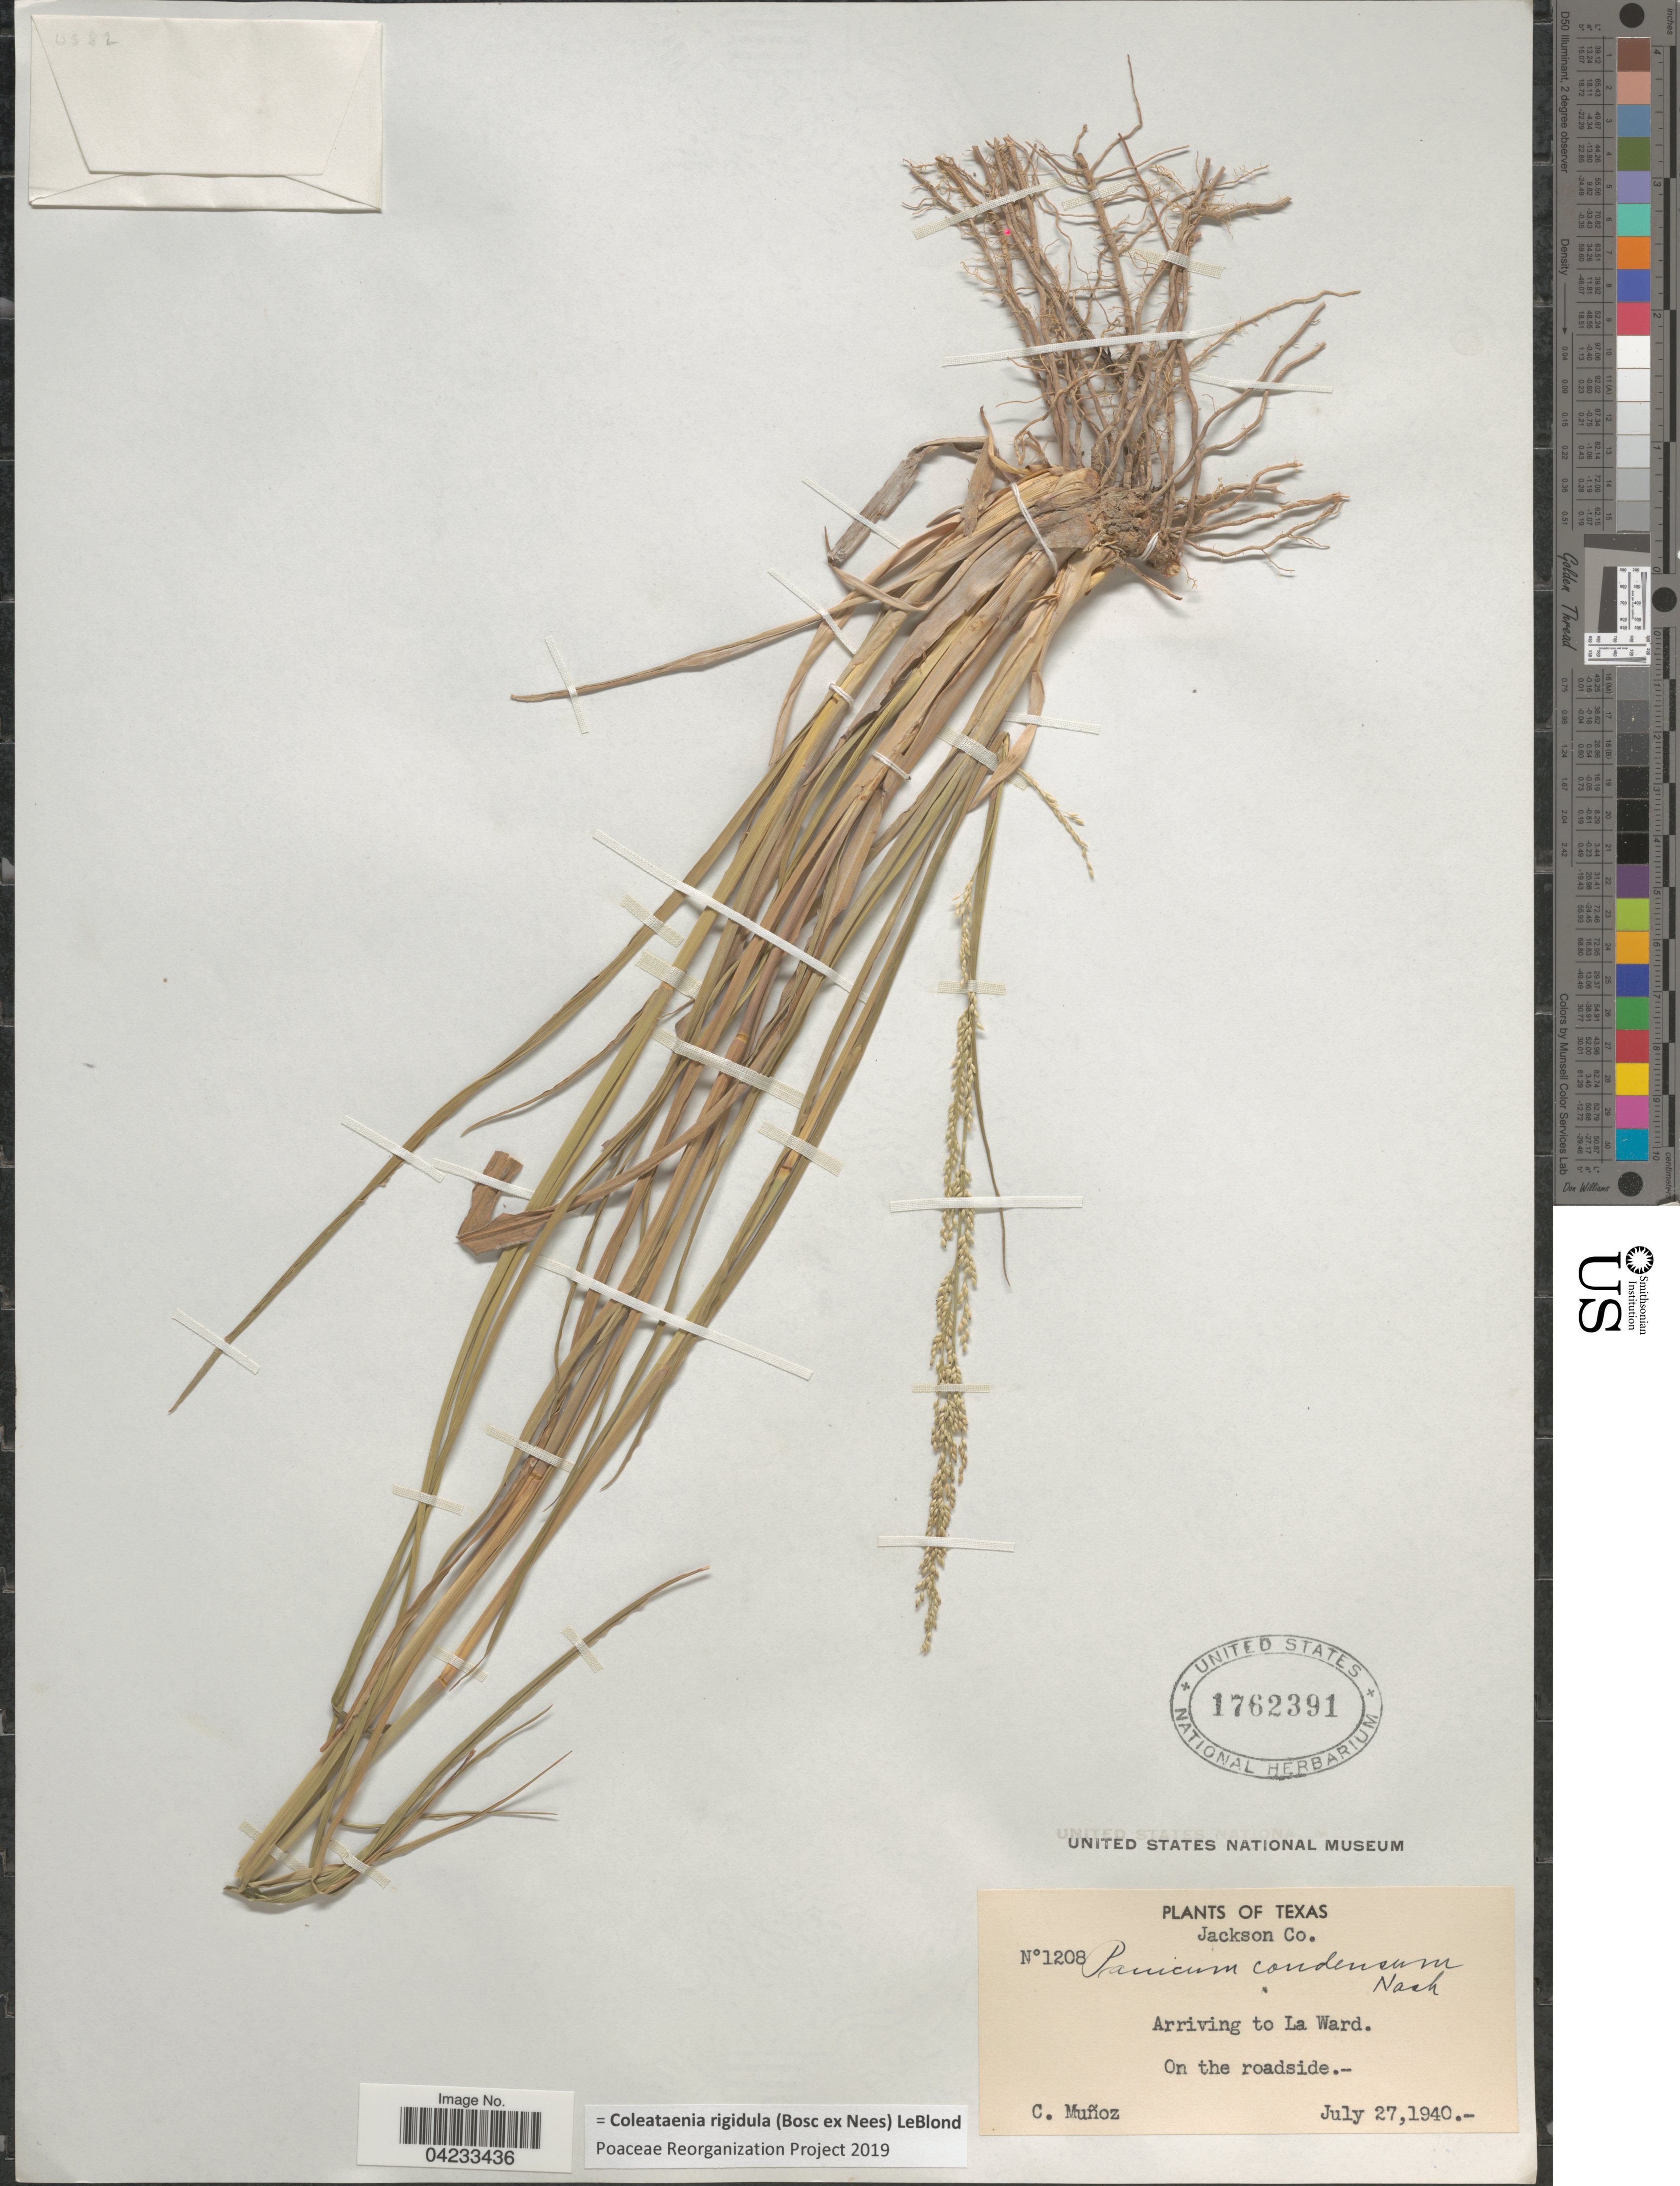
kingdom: Plantae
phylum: Tracheophyta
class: Liliopsida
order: Poales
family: Poaceae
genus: Coleataenia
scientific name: Coleataenia rigidula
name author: (Bosc ex Nees) LeBlond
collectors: C. Muñoz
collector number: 1208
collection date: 1940-07-27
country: United States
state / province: Texas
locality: Jackson Co. Arriving to La Ward.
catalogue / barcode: US 1762391